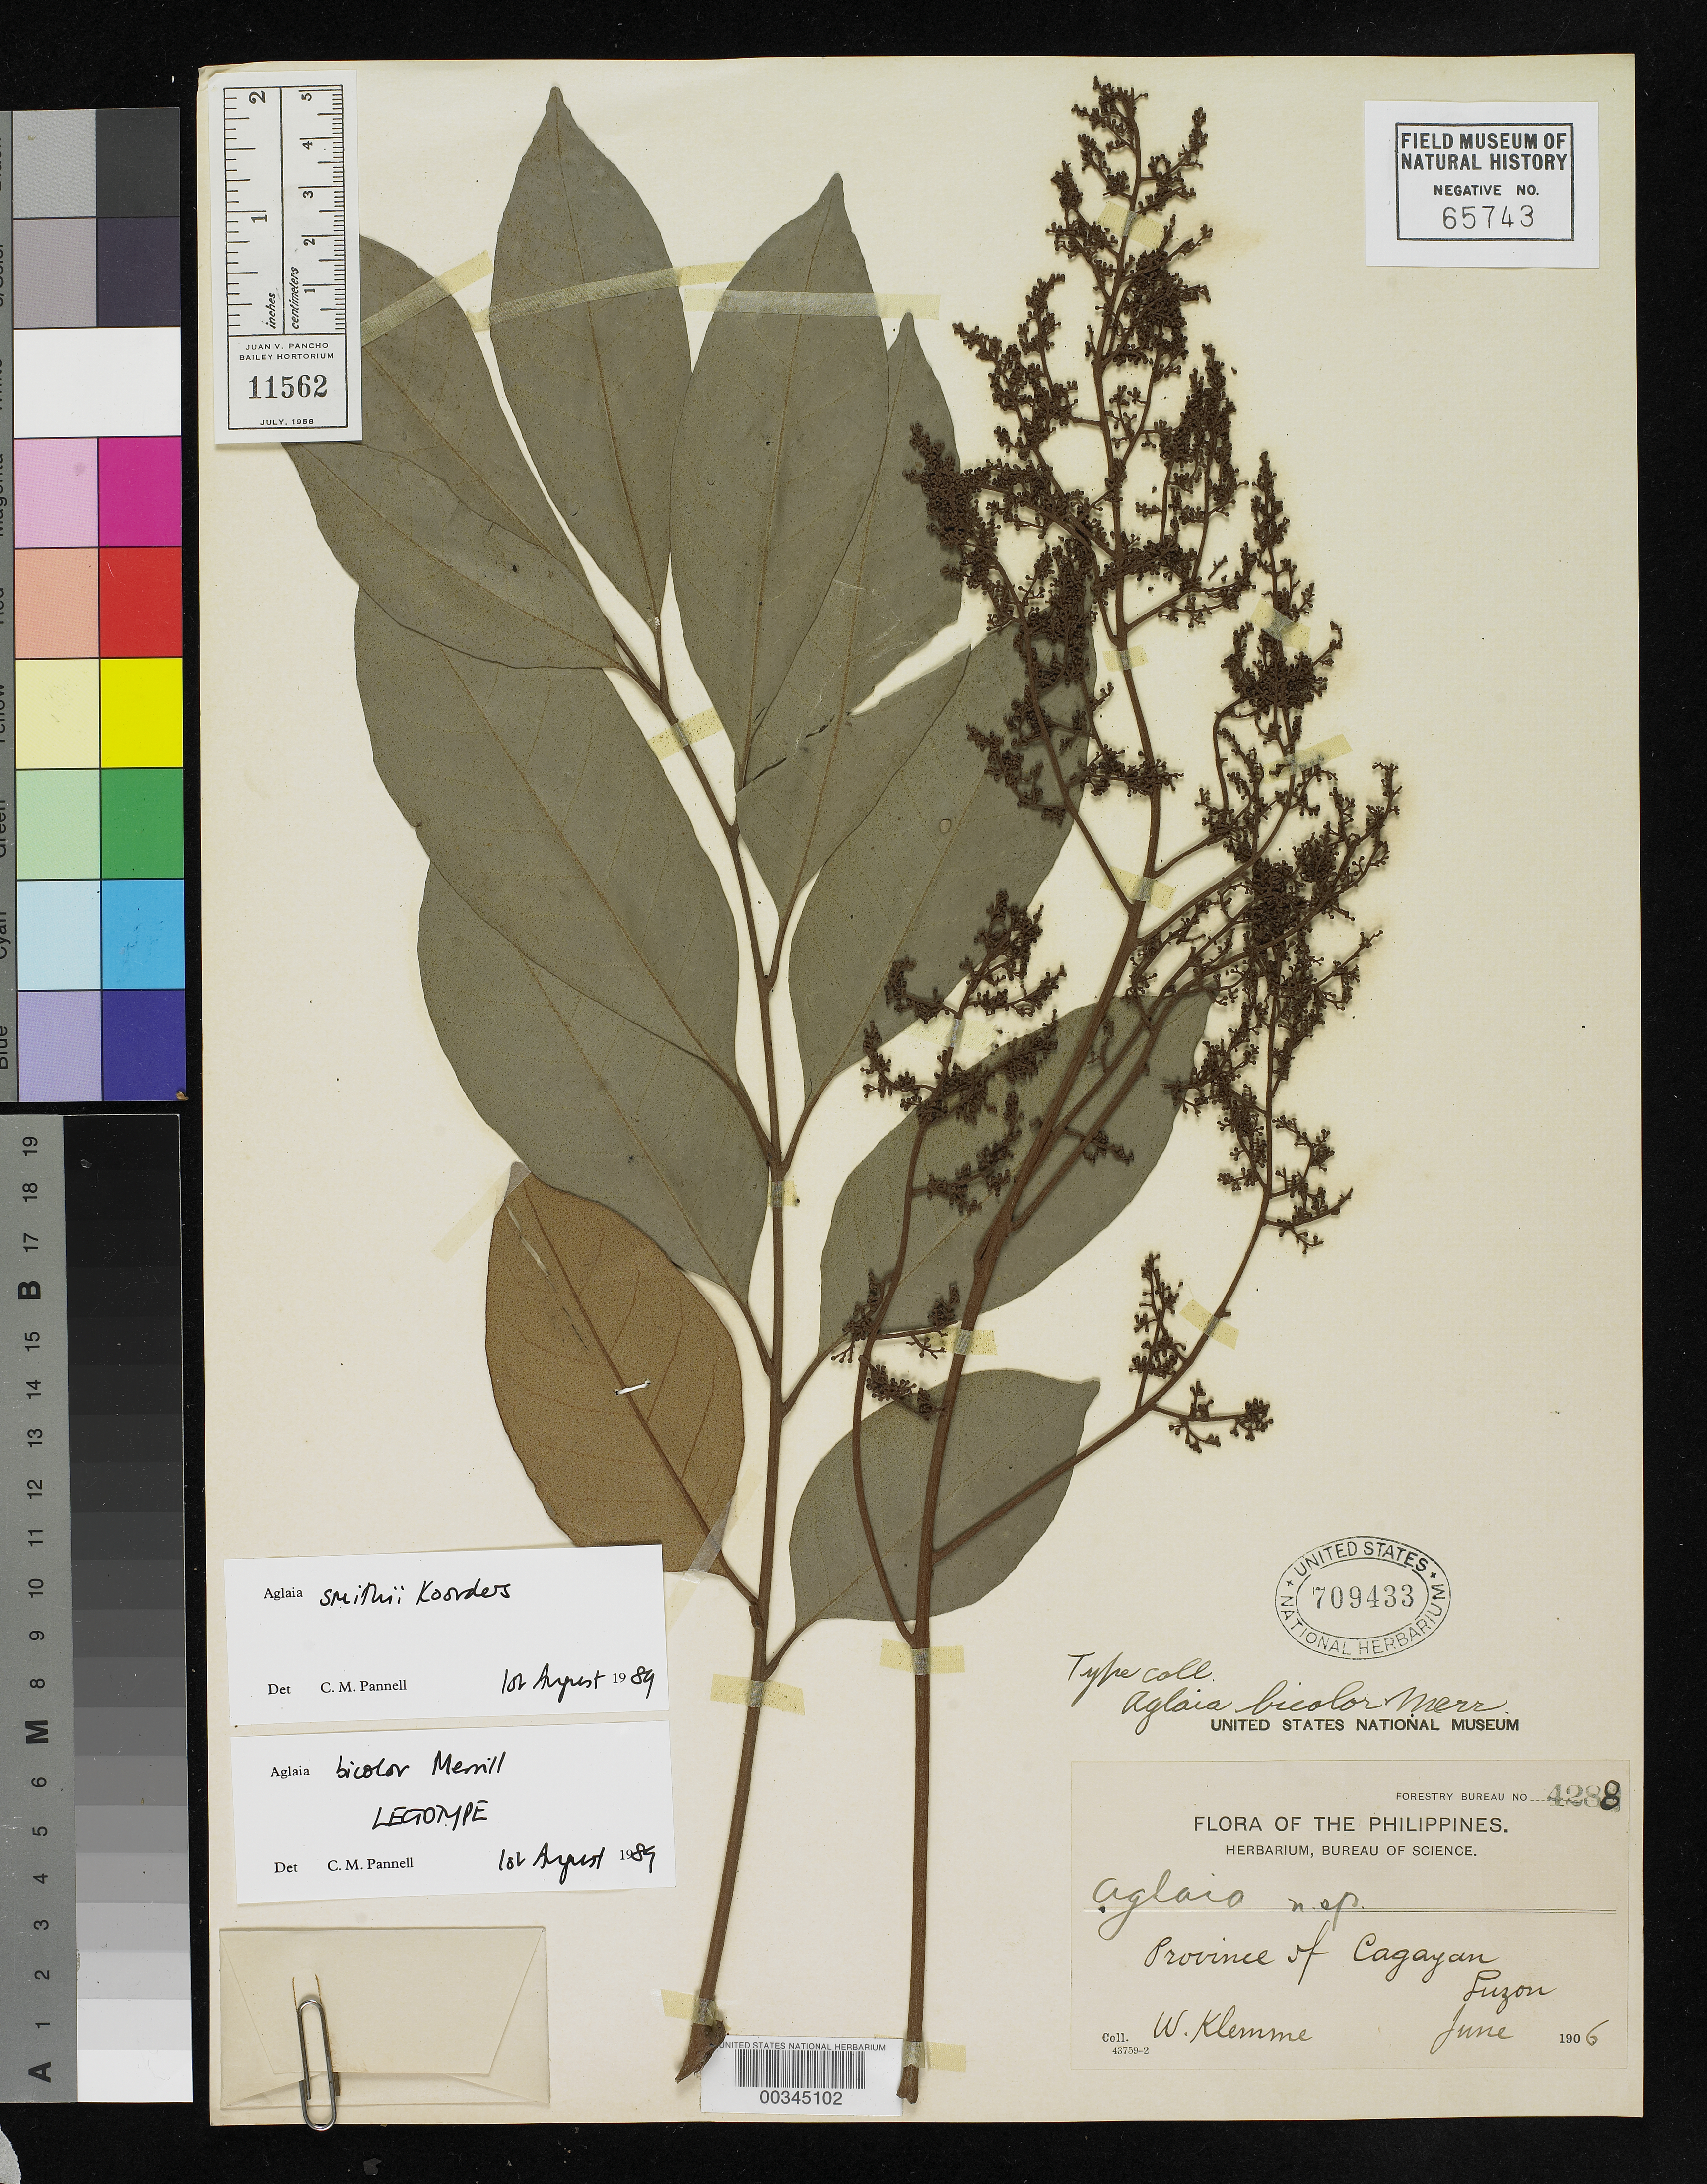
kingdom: Plantae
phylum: Tracheophyta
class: Magnoliopsida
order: Sapindales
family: Meliaceae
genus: Aglaia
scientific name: Aglaia bicolor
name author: Merr.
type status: Lectotype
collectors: W. Klemme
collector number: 4288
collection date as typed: Jun 1906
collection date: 1906-06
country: Philippines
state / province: Cagayan Valley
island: Luzon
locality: Cagayan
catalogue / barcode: US 709433